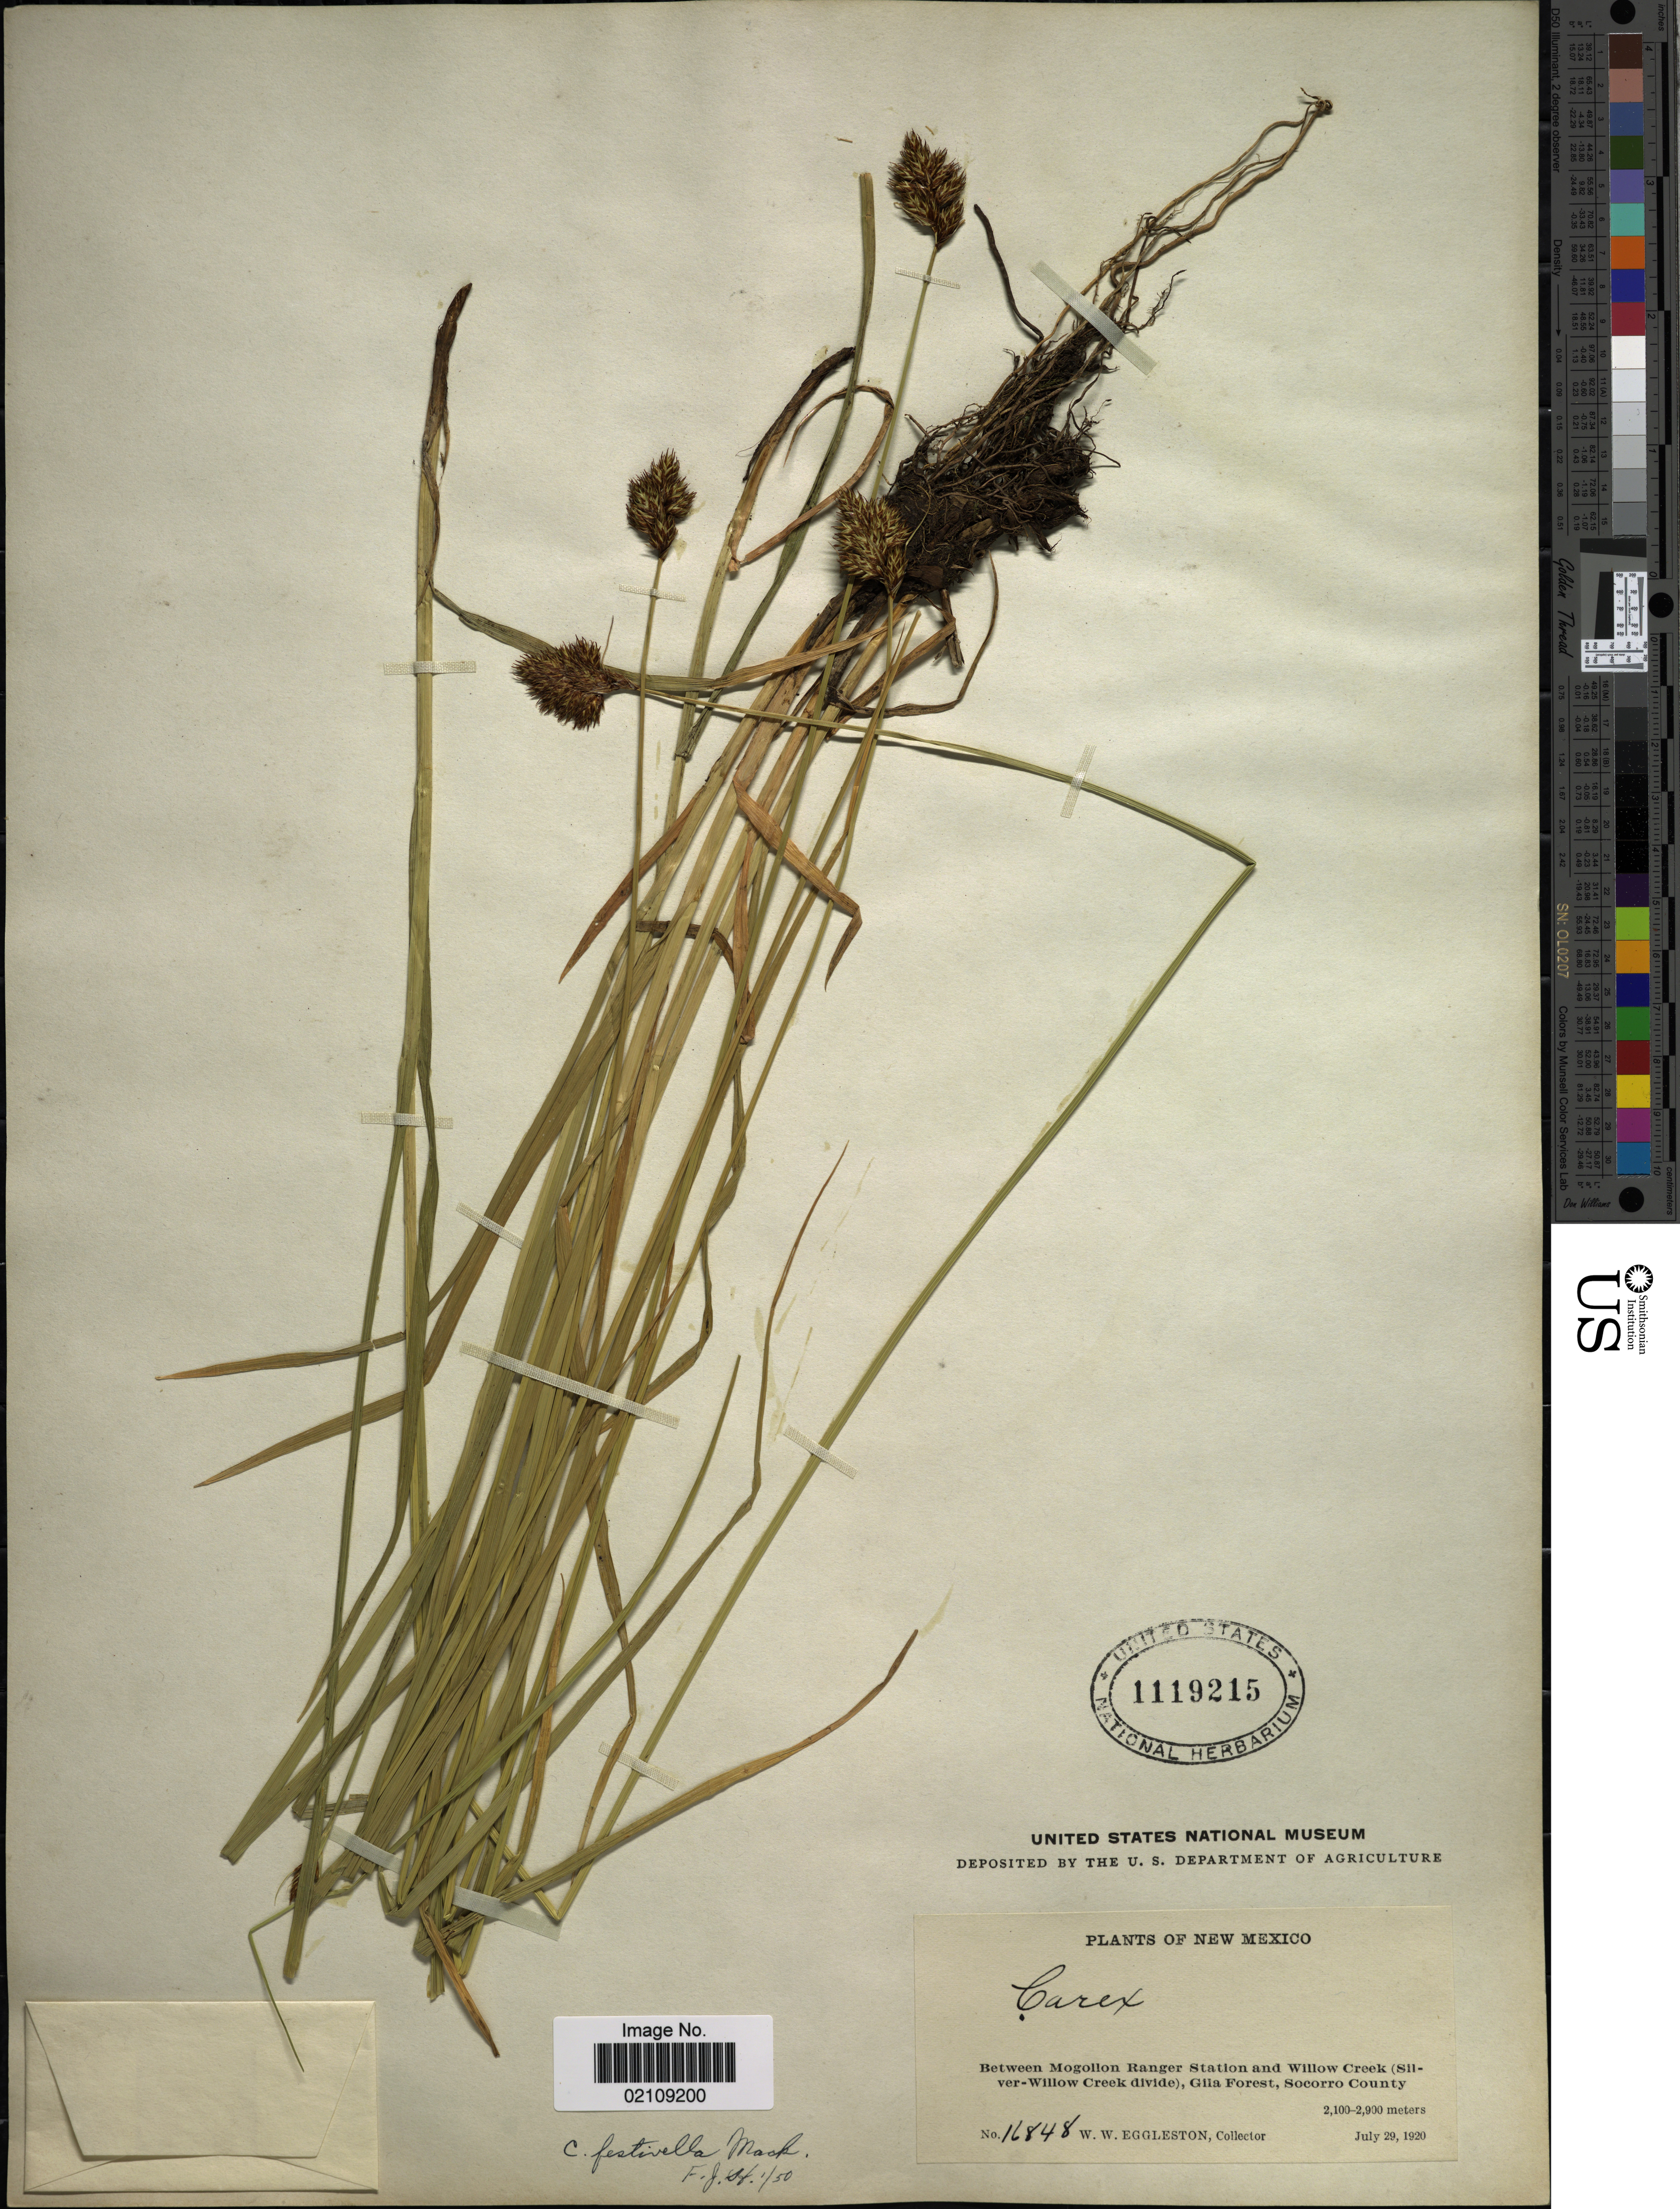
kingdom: Plantae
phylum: Tracheophyta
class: Liliopsida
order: Poales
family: Cyperaceae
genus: Carex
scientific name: Carex microptera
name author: Mack.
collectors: W. W. Eggleston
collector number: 16848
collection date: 1920-07-29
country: United States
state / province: New Mexico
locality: Between Mogollon Ranger Station and Willow Creek (Silver-Willow Creek divide), Gila Forest, Socorro County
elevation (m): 2100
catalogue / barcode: US 1119215